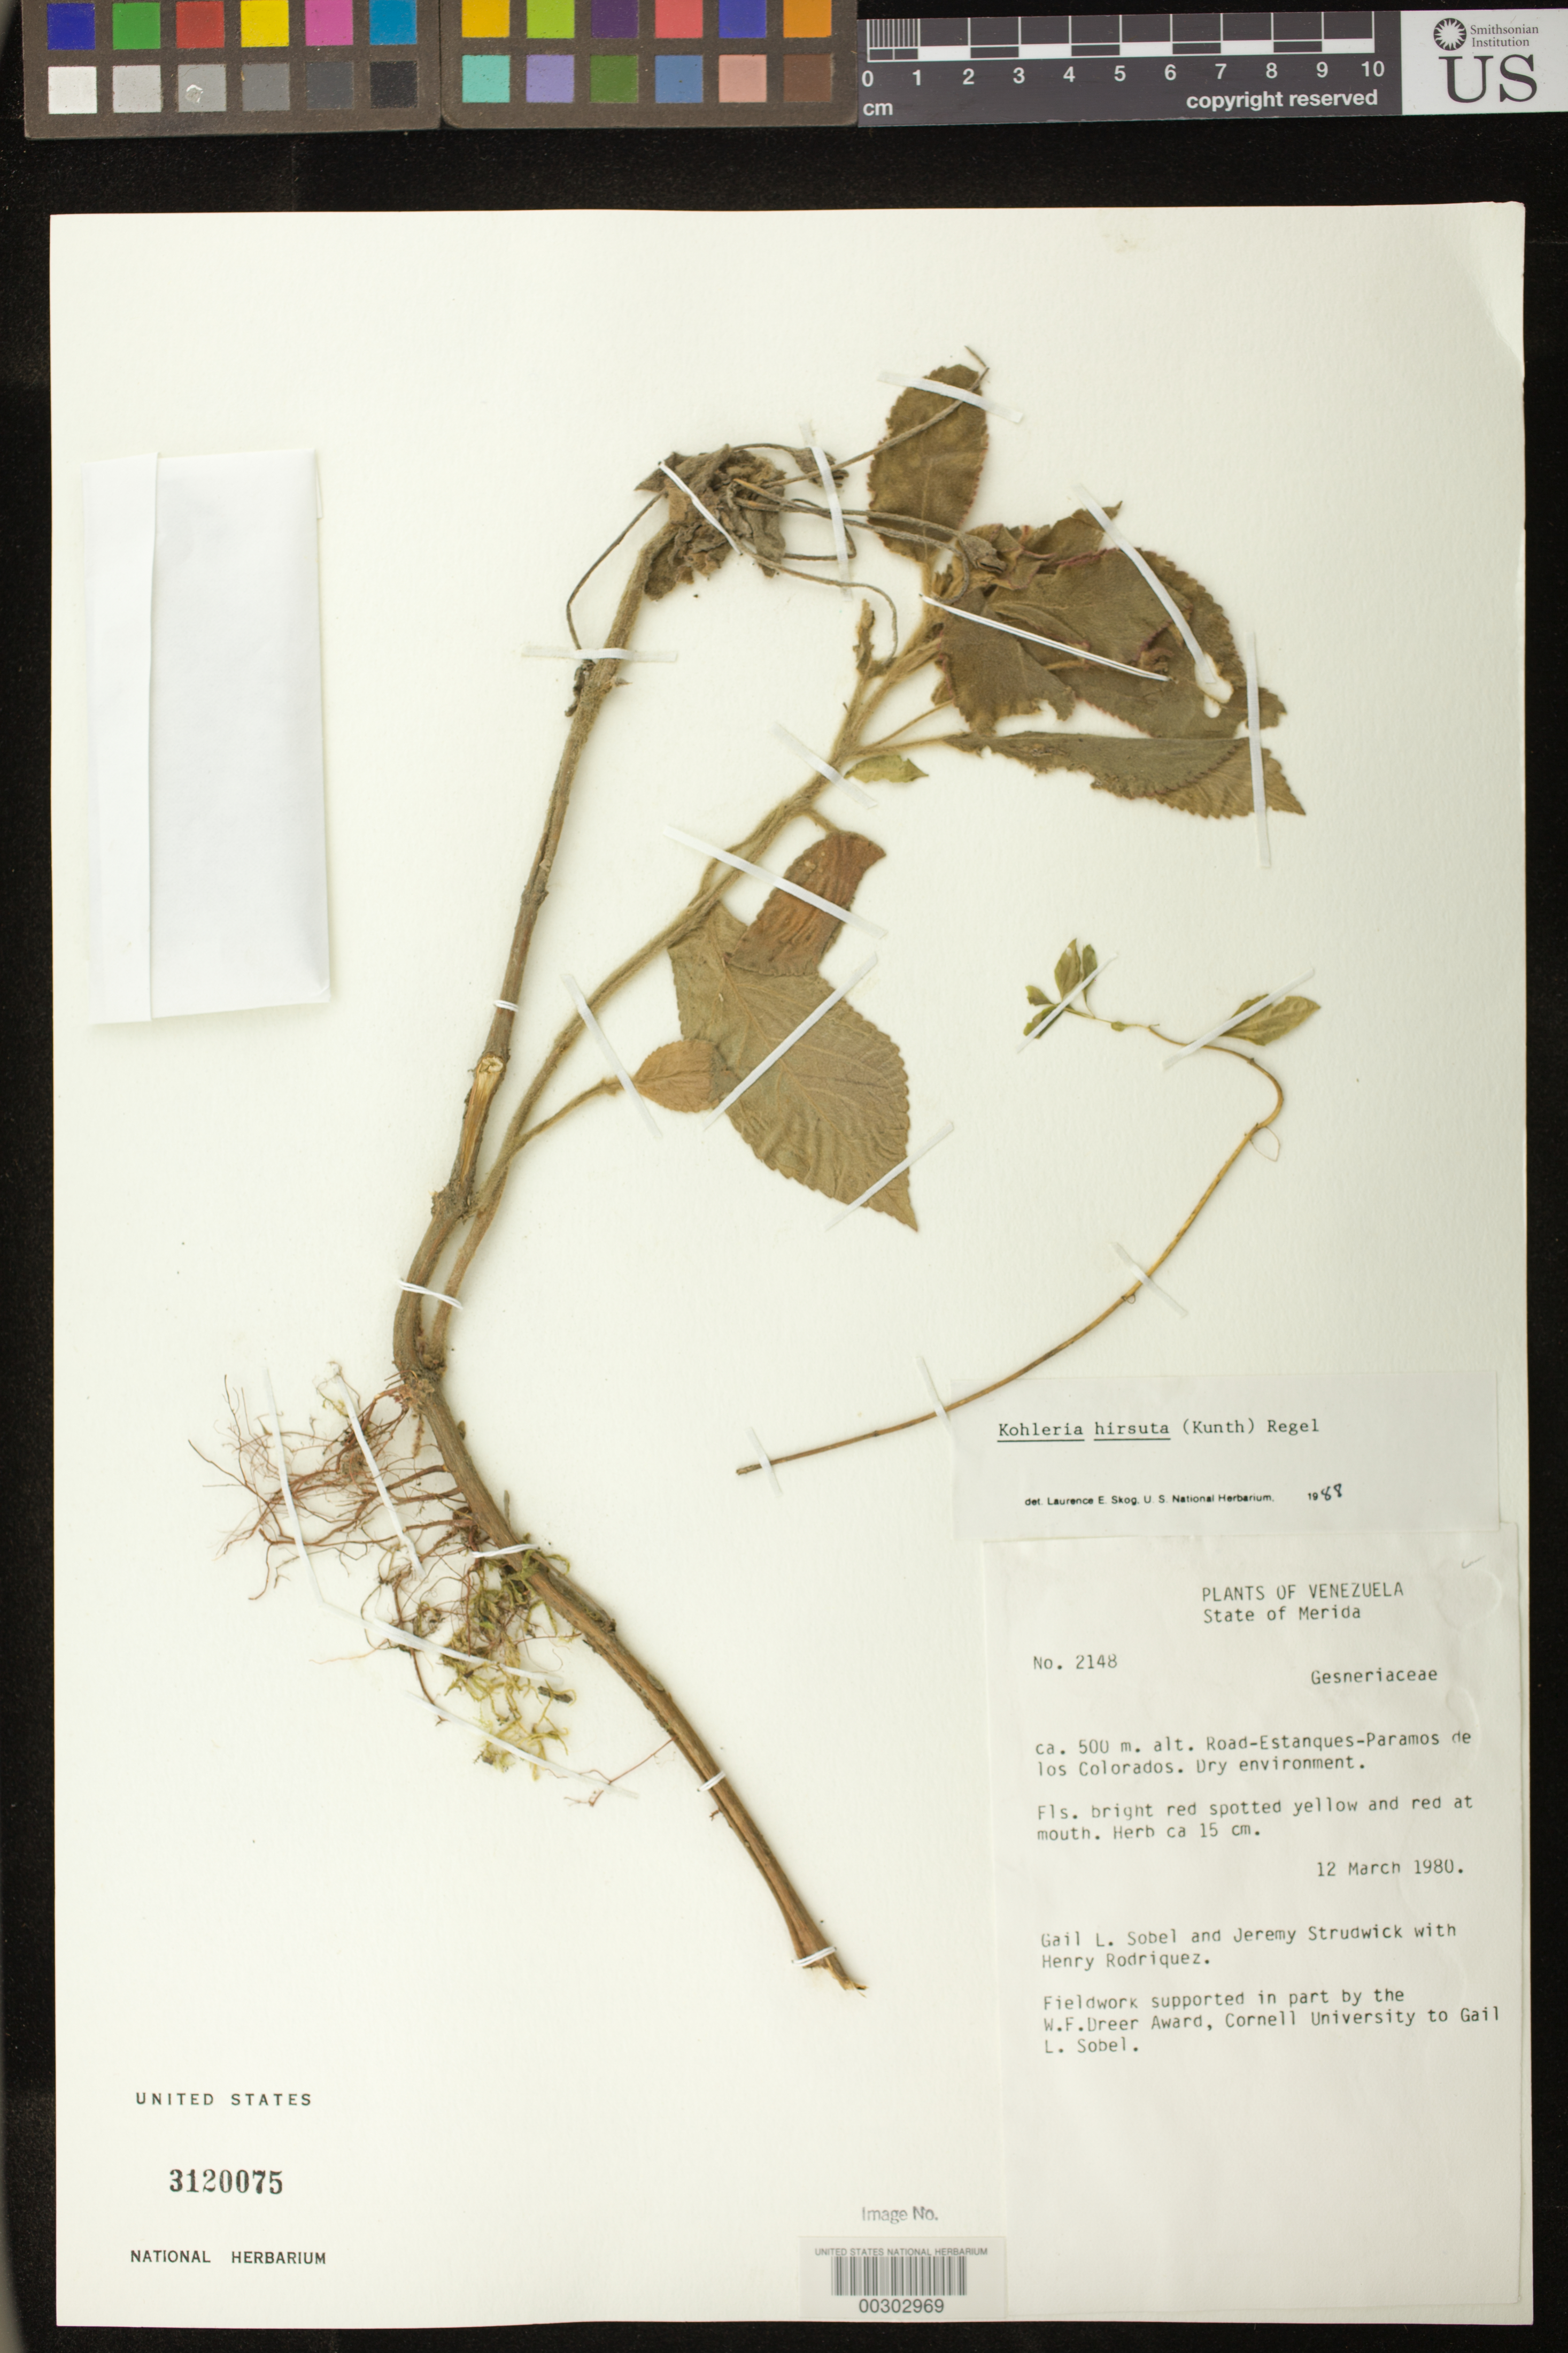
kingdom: Plantae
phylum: Tracheophyta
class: Magnoliopsida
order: Lamiales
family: Gesneriaceae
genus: Kohleria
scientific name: Kohleria hirsuta var. hirsuta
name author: (Kunth) Regel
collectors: G. L. Sobel, J. J. Strudwick & H. Rodriguez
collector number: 2148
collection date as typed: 12 Mar 1980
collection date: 1980-03-12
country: Venezuela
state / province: Mérida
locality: Road Estanques - Paramos de los Colorados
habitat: dry environment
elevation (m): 500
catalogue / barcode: US 3120075